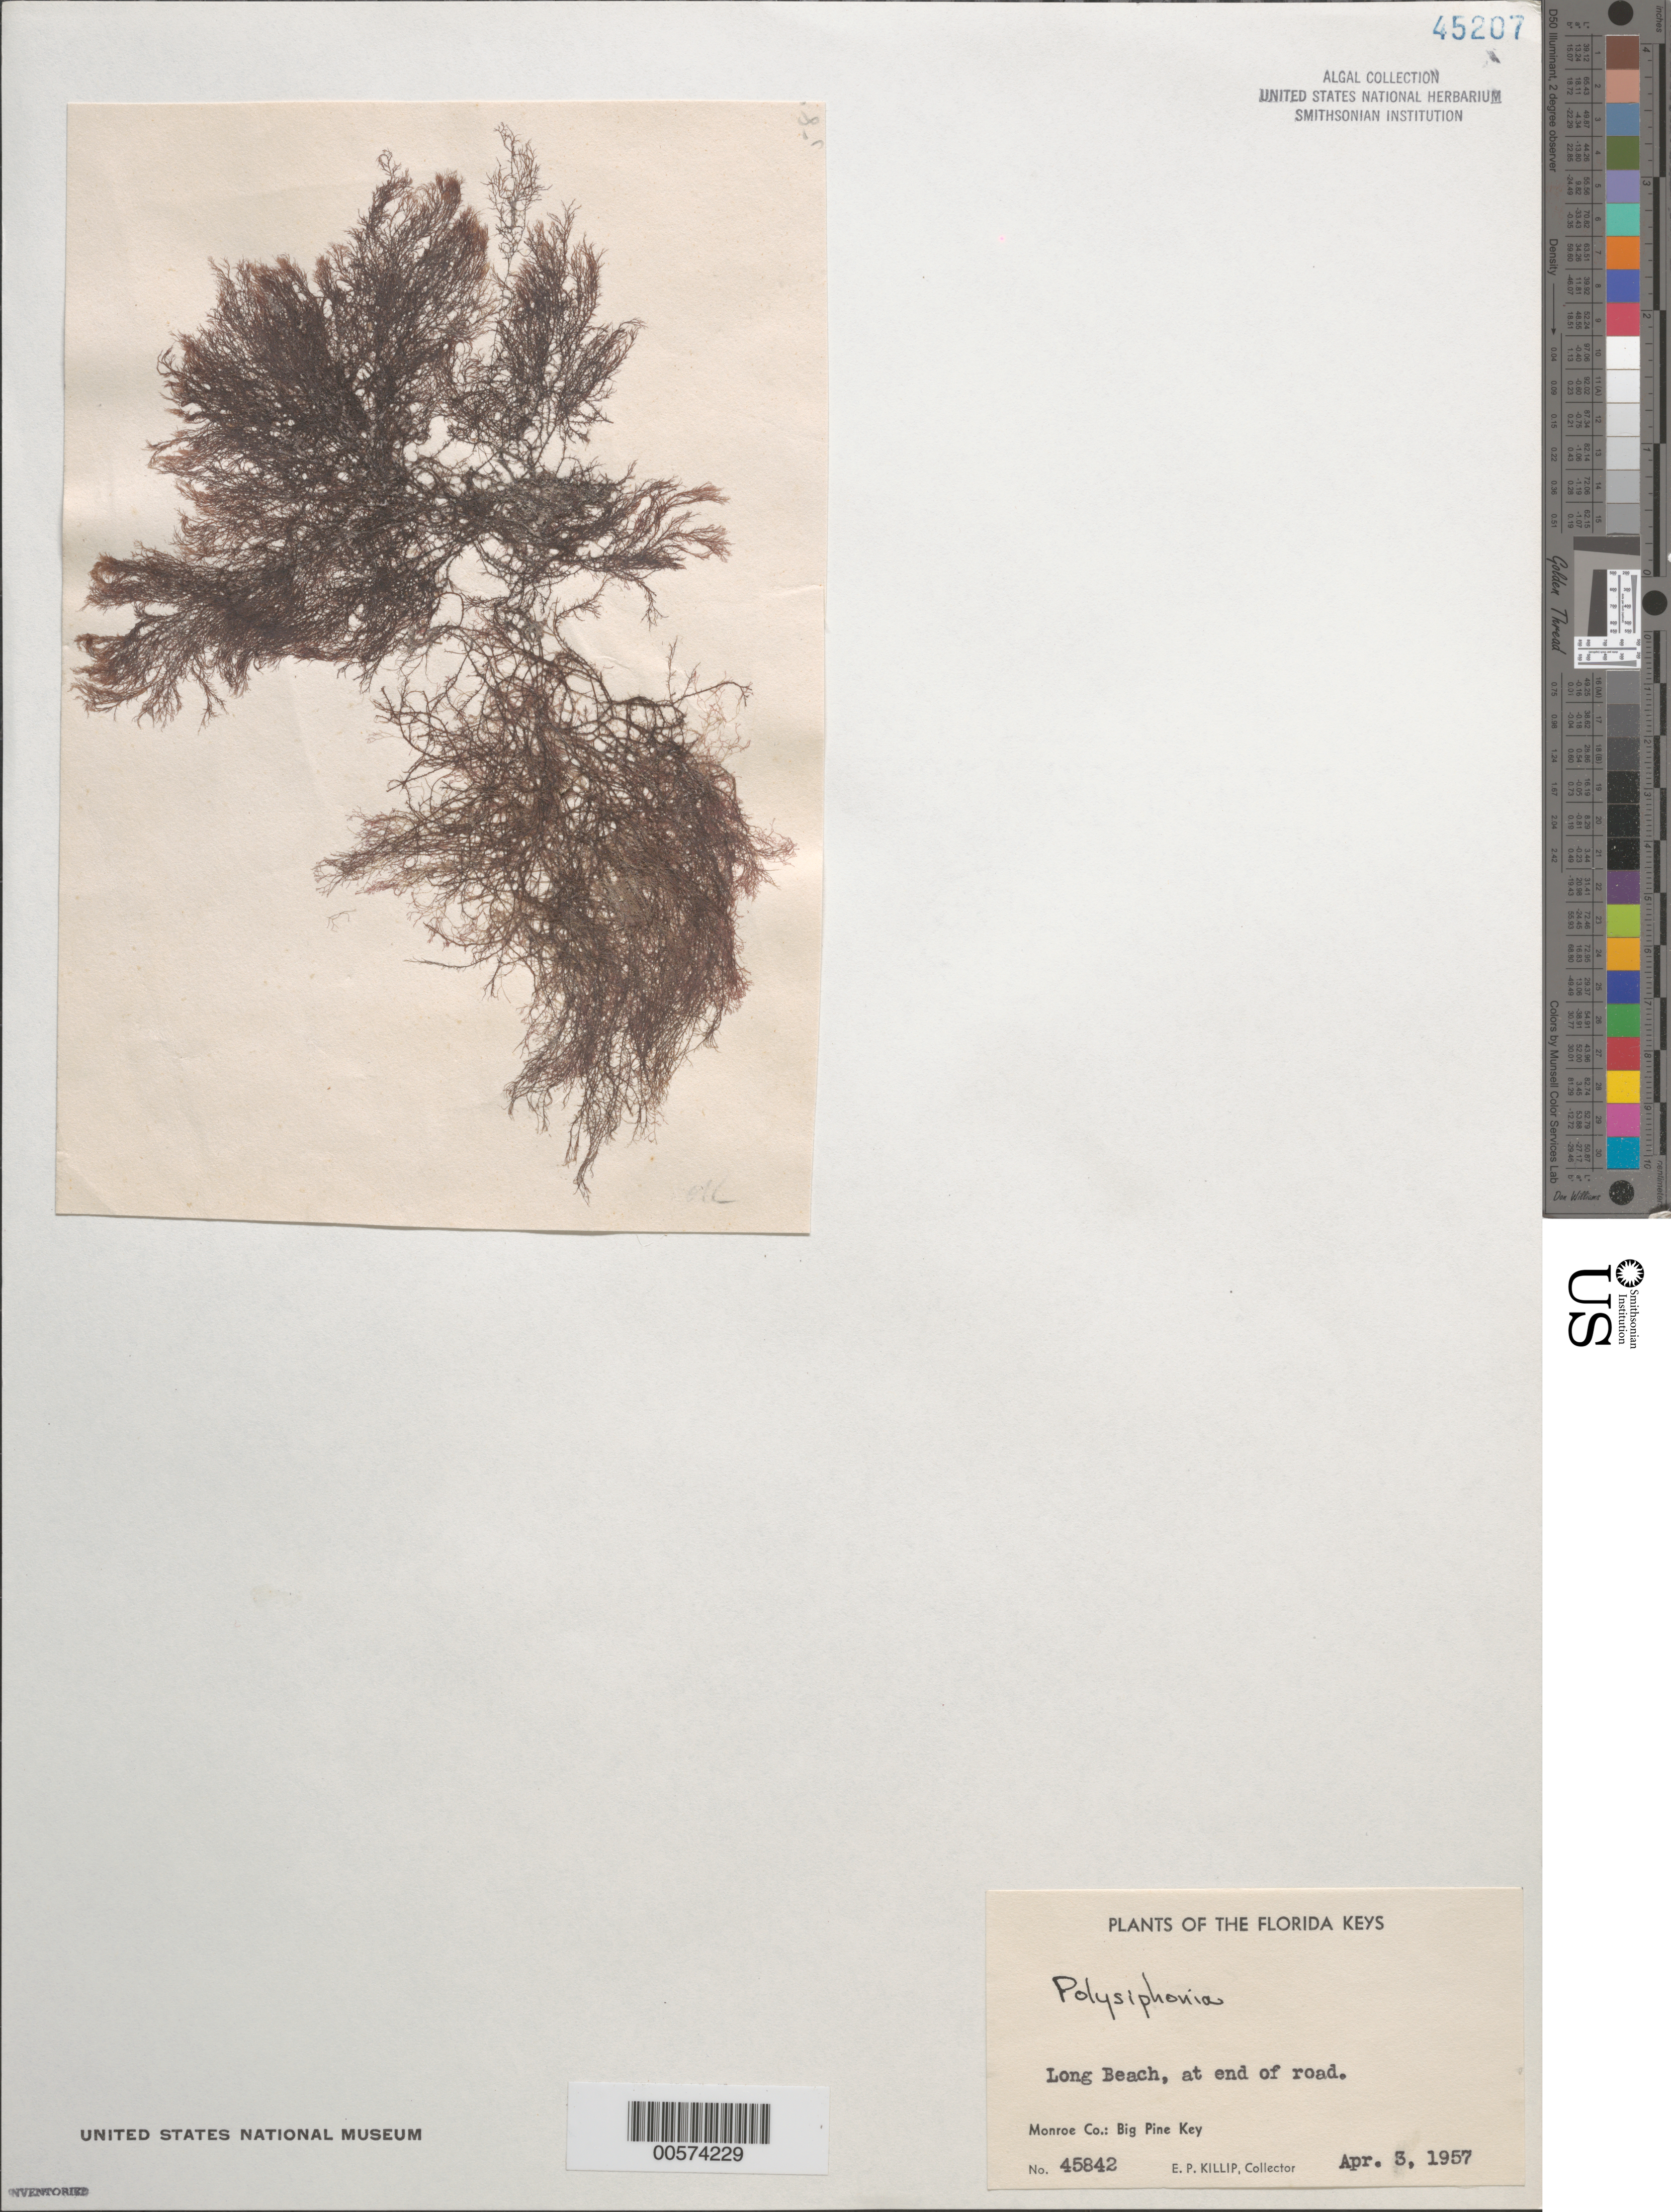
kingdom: Plantae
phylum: Rhodophyta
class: Florideophyceae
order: Ceramiales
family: Rhodomelaceae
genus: Polysiphonia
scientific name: Polysiphonia sp.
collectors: E. P. Killip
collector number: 45842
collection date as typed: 03 Apr 1957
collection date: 1957-04-03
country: United States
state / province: Florida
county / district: Monroe County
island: Big Pine Key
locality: Long Beach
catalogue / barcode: US 45207